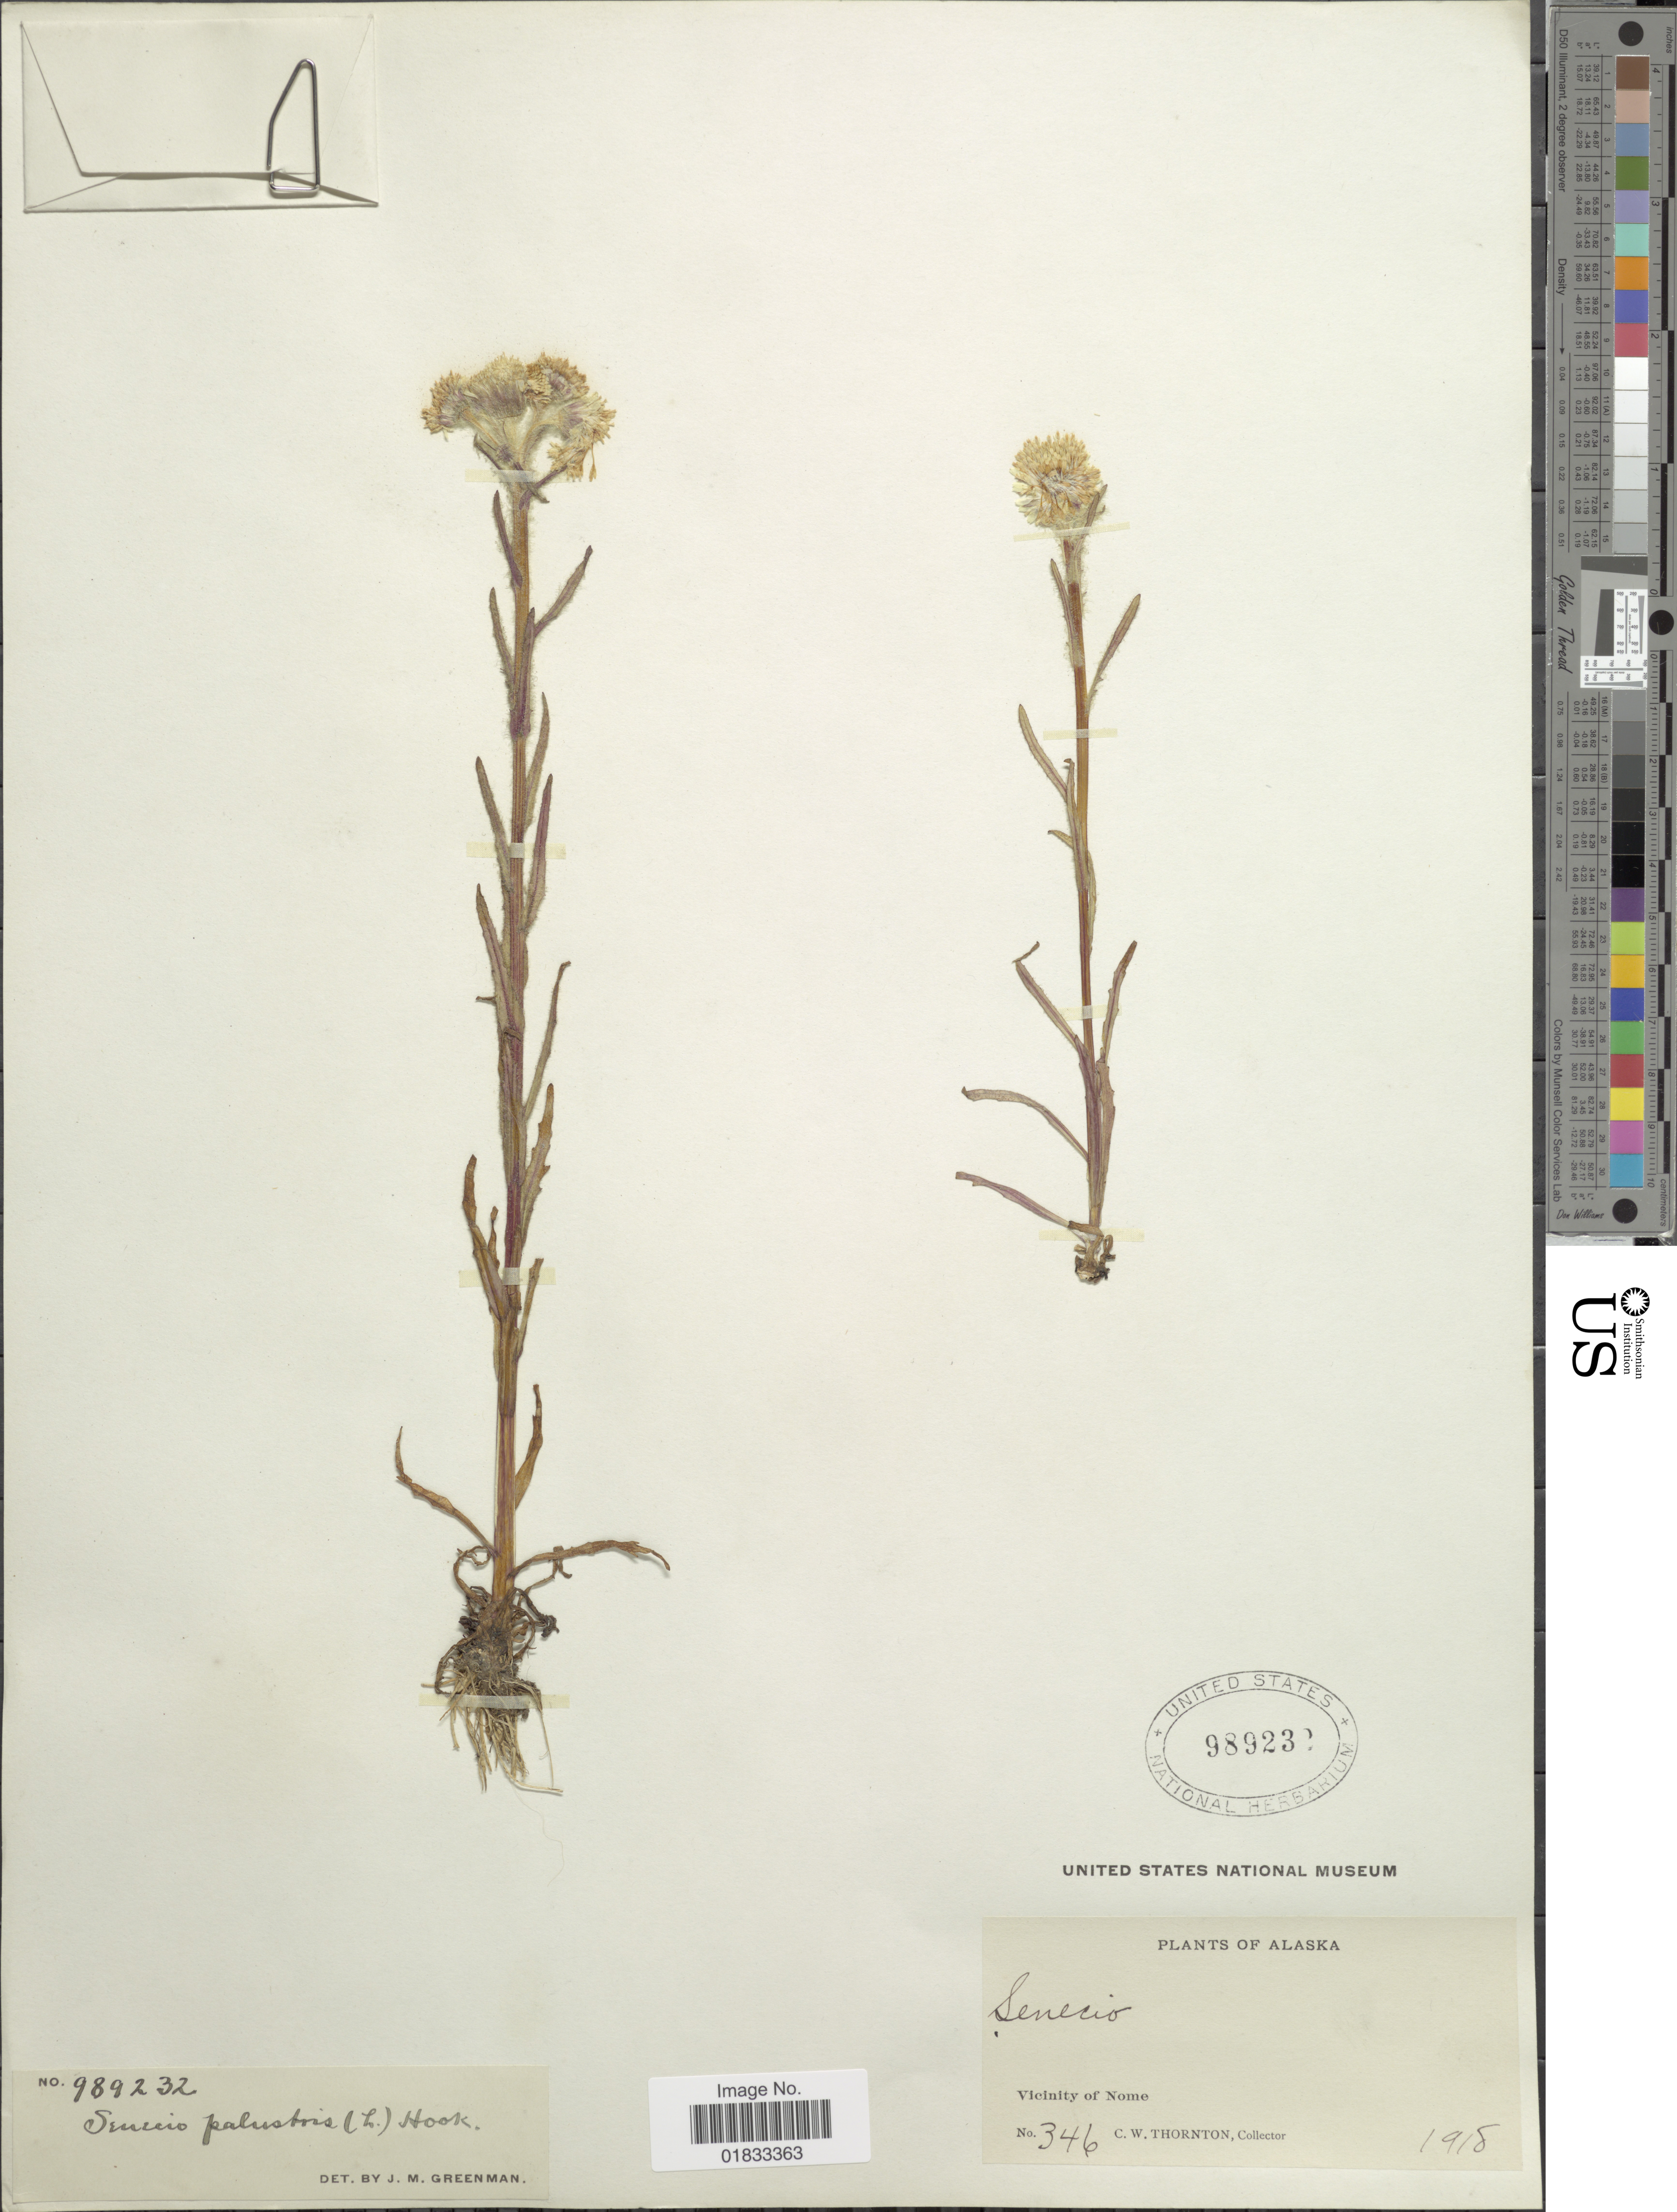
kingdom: Plantae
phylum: Tracheophyta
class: Magnoliopsida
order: Asterales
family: Asteraceae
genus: Tephroseris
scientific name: Tephroseris palustris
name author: (L.) Rchb.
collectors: C. Thornton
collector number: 346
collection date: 1918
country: United States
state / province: Alaska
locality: Vicinity of Nome